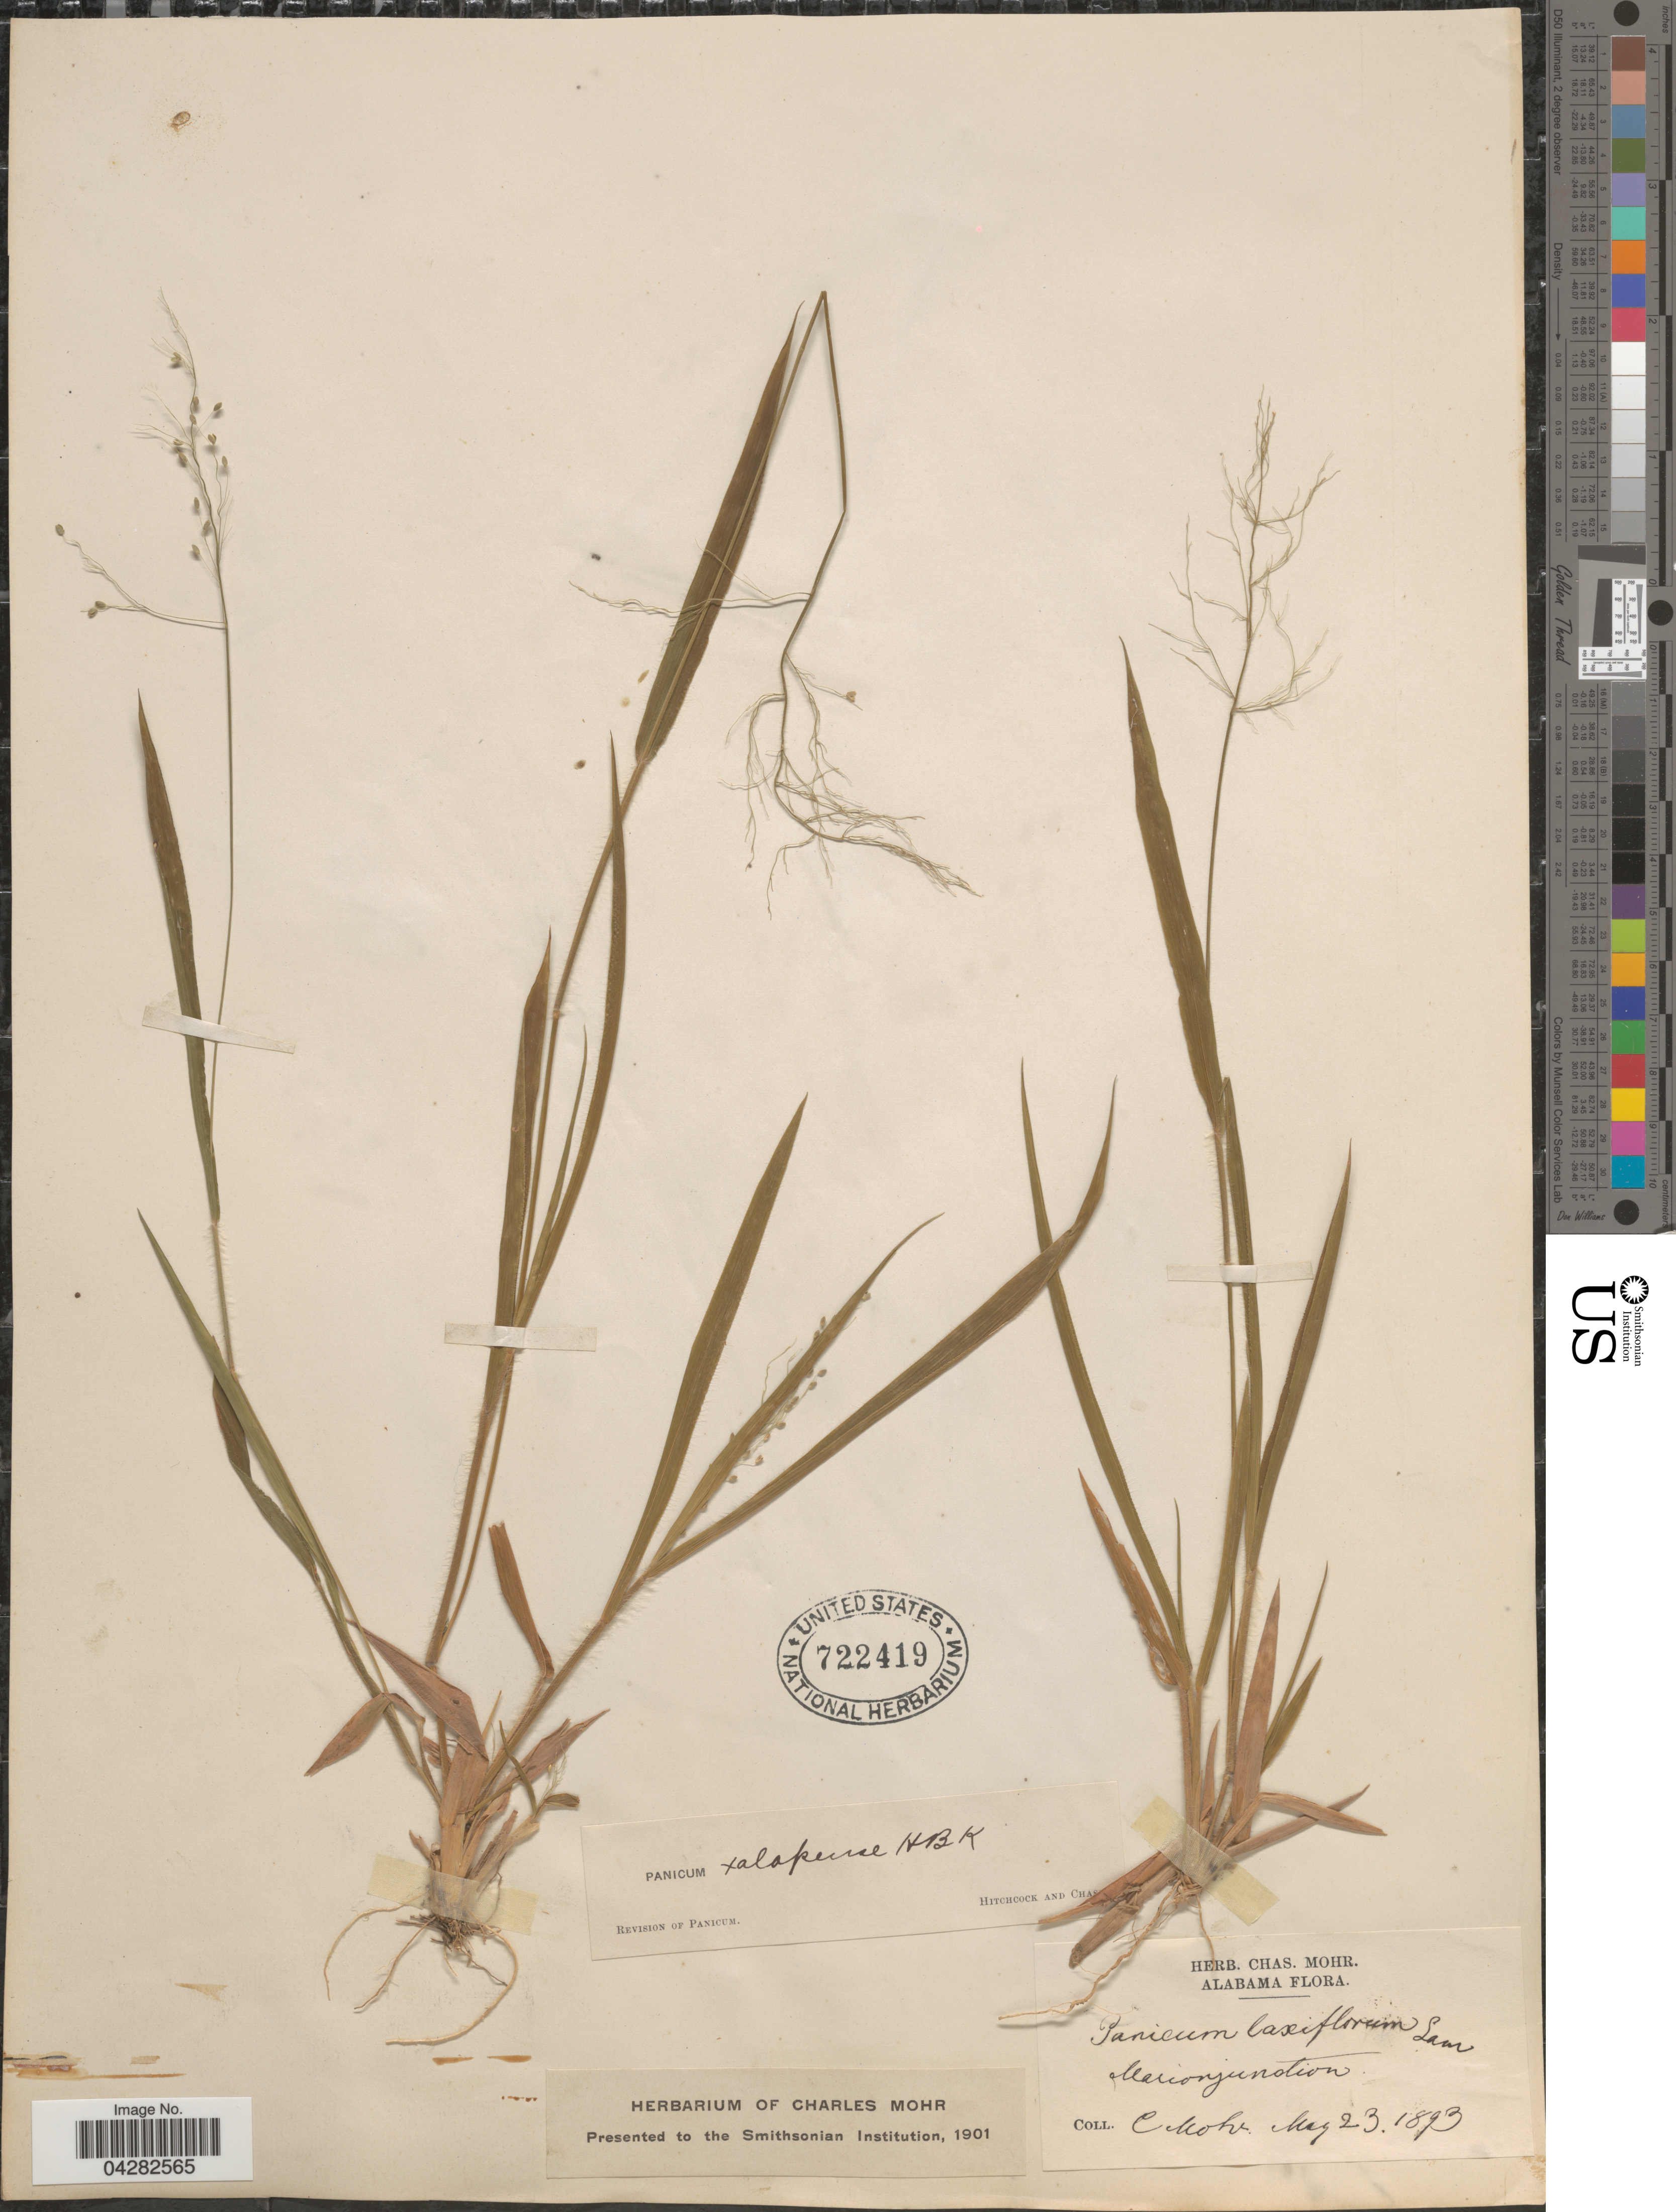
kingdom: Plantae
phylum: Tracheophyta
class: Liliopsida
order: Poales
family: Poaceae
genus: Dichanthelium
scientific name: Dichanthelium laxiflorum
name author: (Lam.) Gould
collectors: Mohr, C. T. (herbarium)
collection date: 1893-05-23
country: United States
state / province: Alabama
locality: Marionjunction.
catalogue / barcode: US 722419